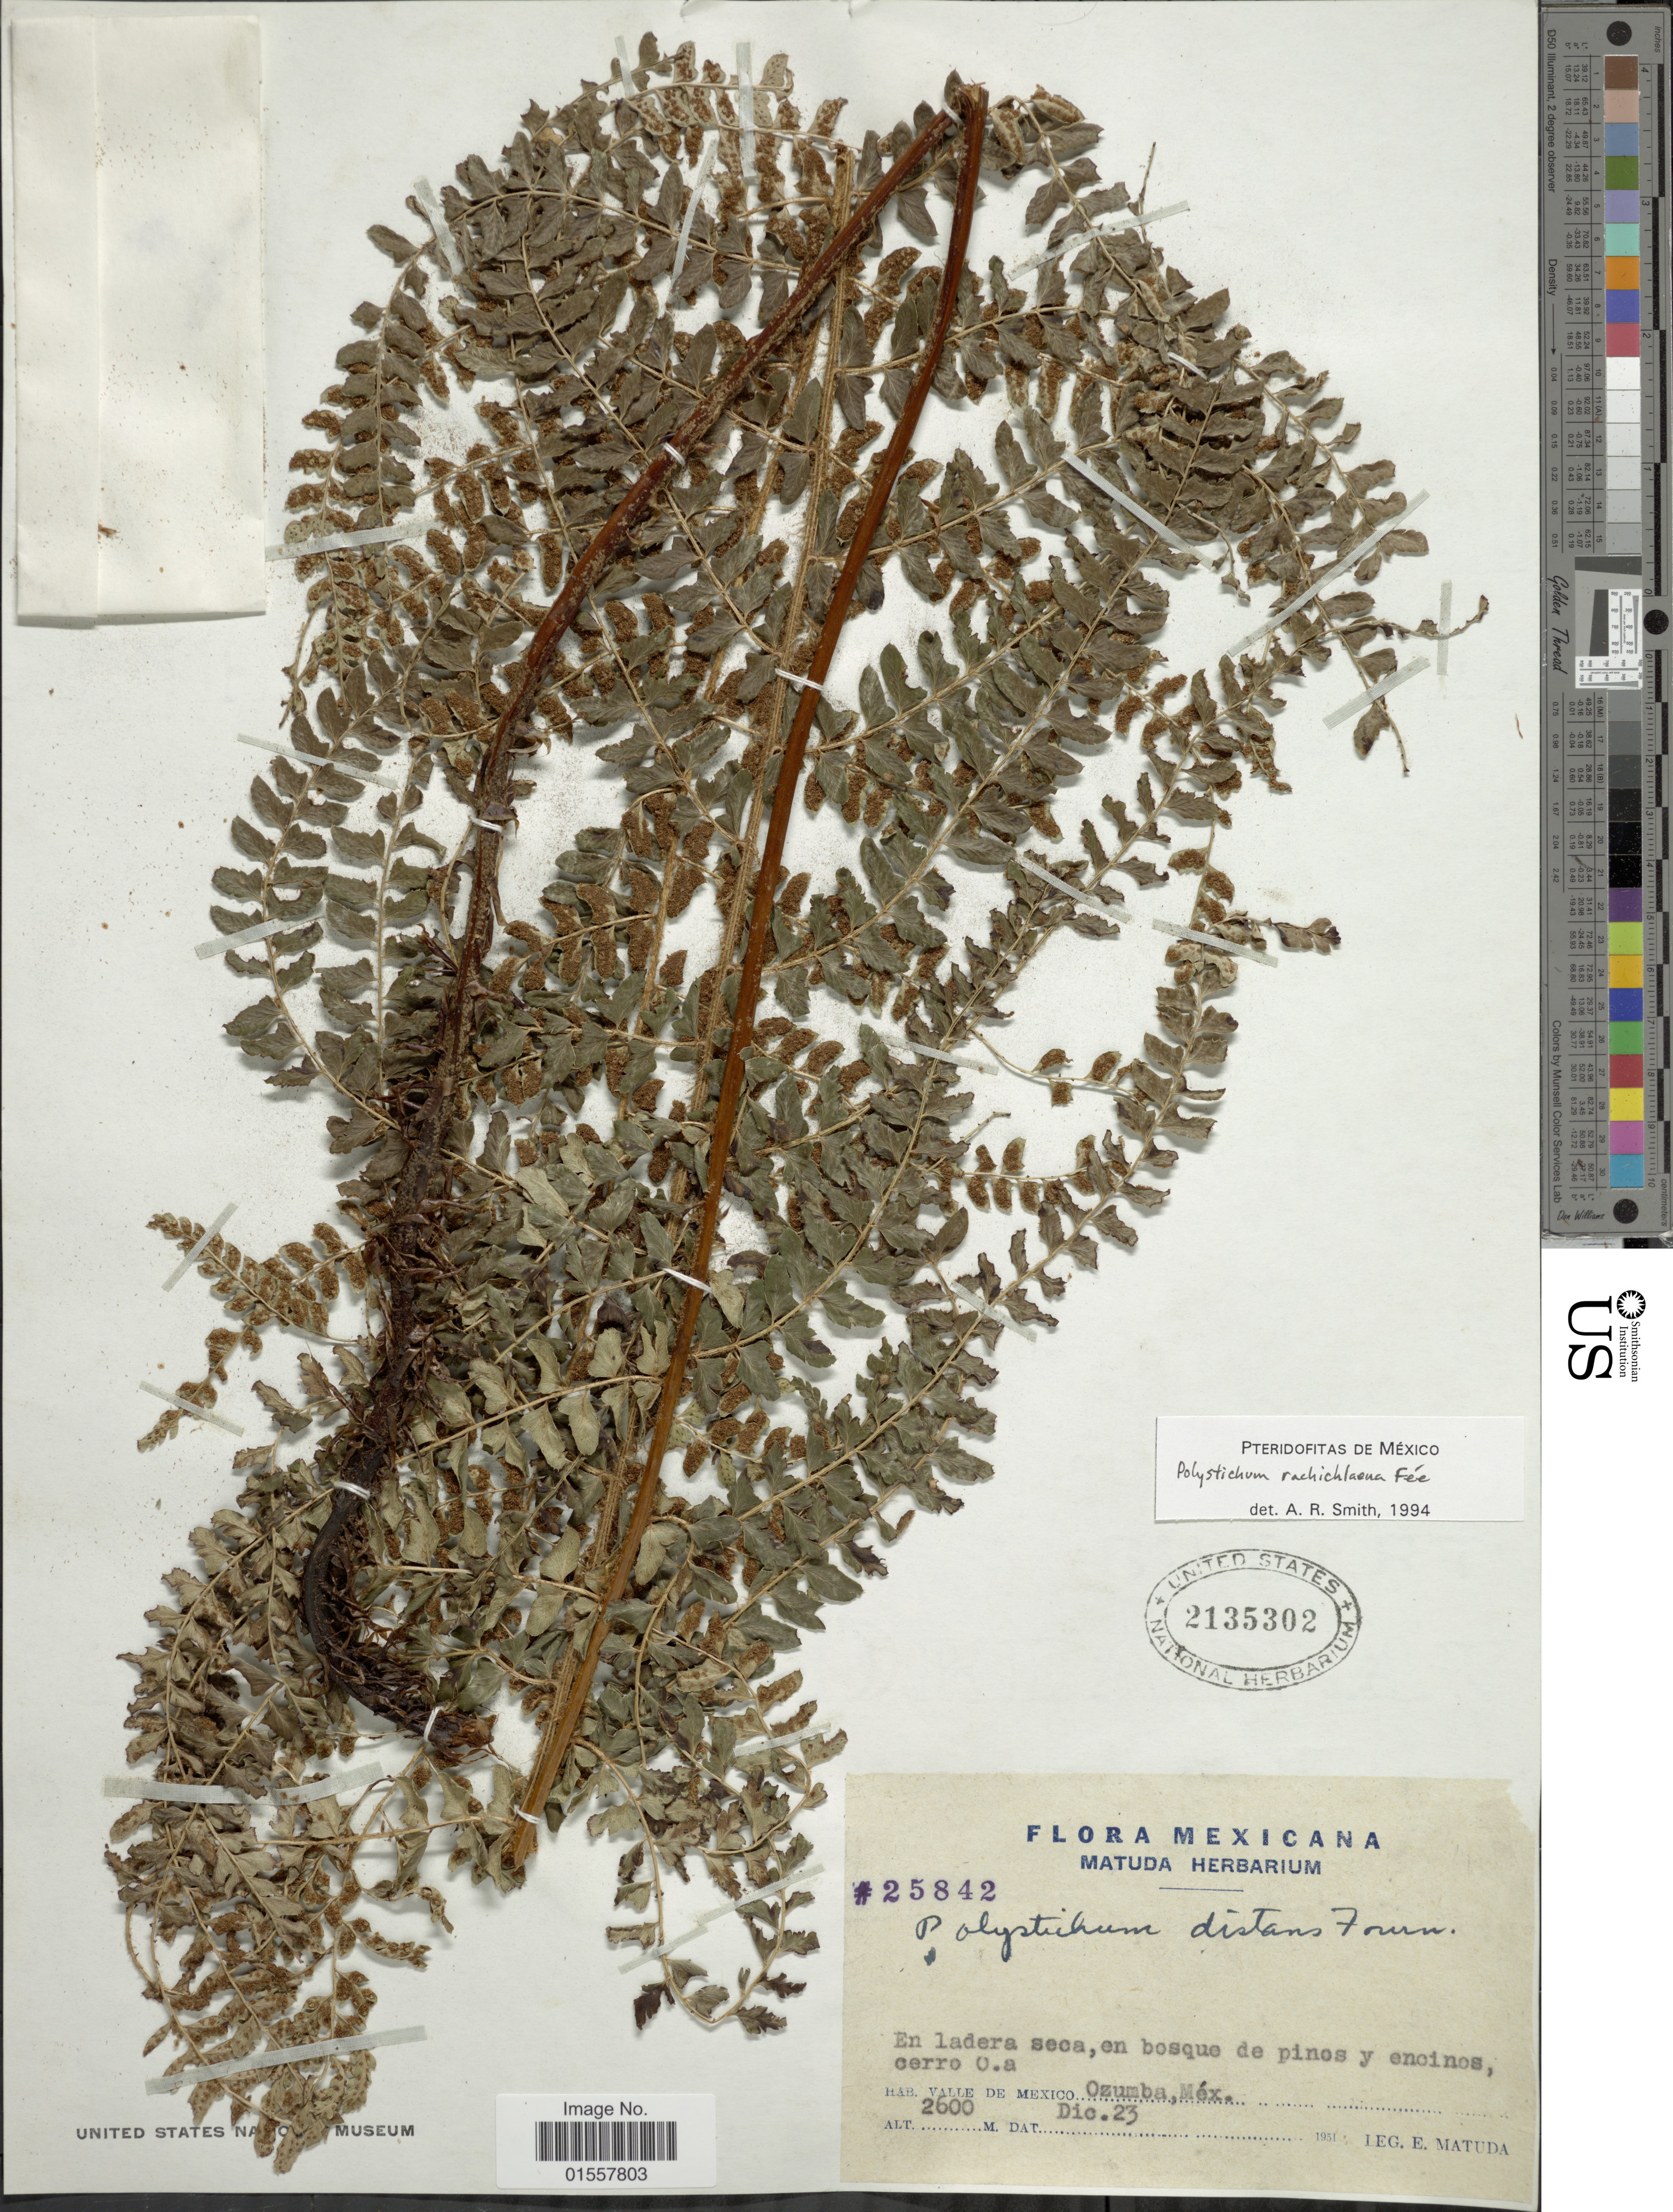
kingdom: Plantae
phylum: Tracheophyta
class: Polypodiopsida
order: Polypodiales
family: Dryopteridaceae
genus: Polystichum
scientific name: Polystichum rachichlaena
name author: Fée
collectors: E. Matuda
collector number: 25842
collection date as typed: Transcribed d/m/y: /12/23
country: Mexico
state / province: México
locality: Mexicana, Valle de Mexico, Ozumba, Mex.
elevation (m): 2600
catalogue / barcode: US 2135302